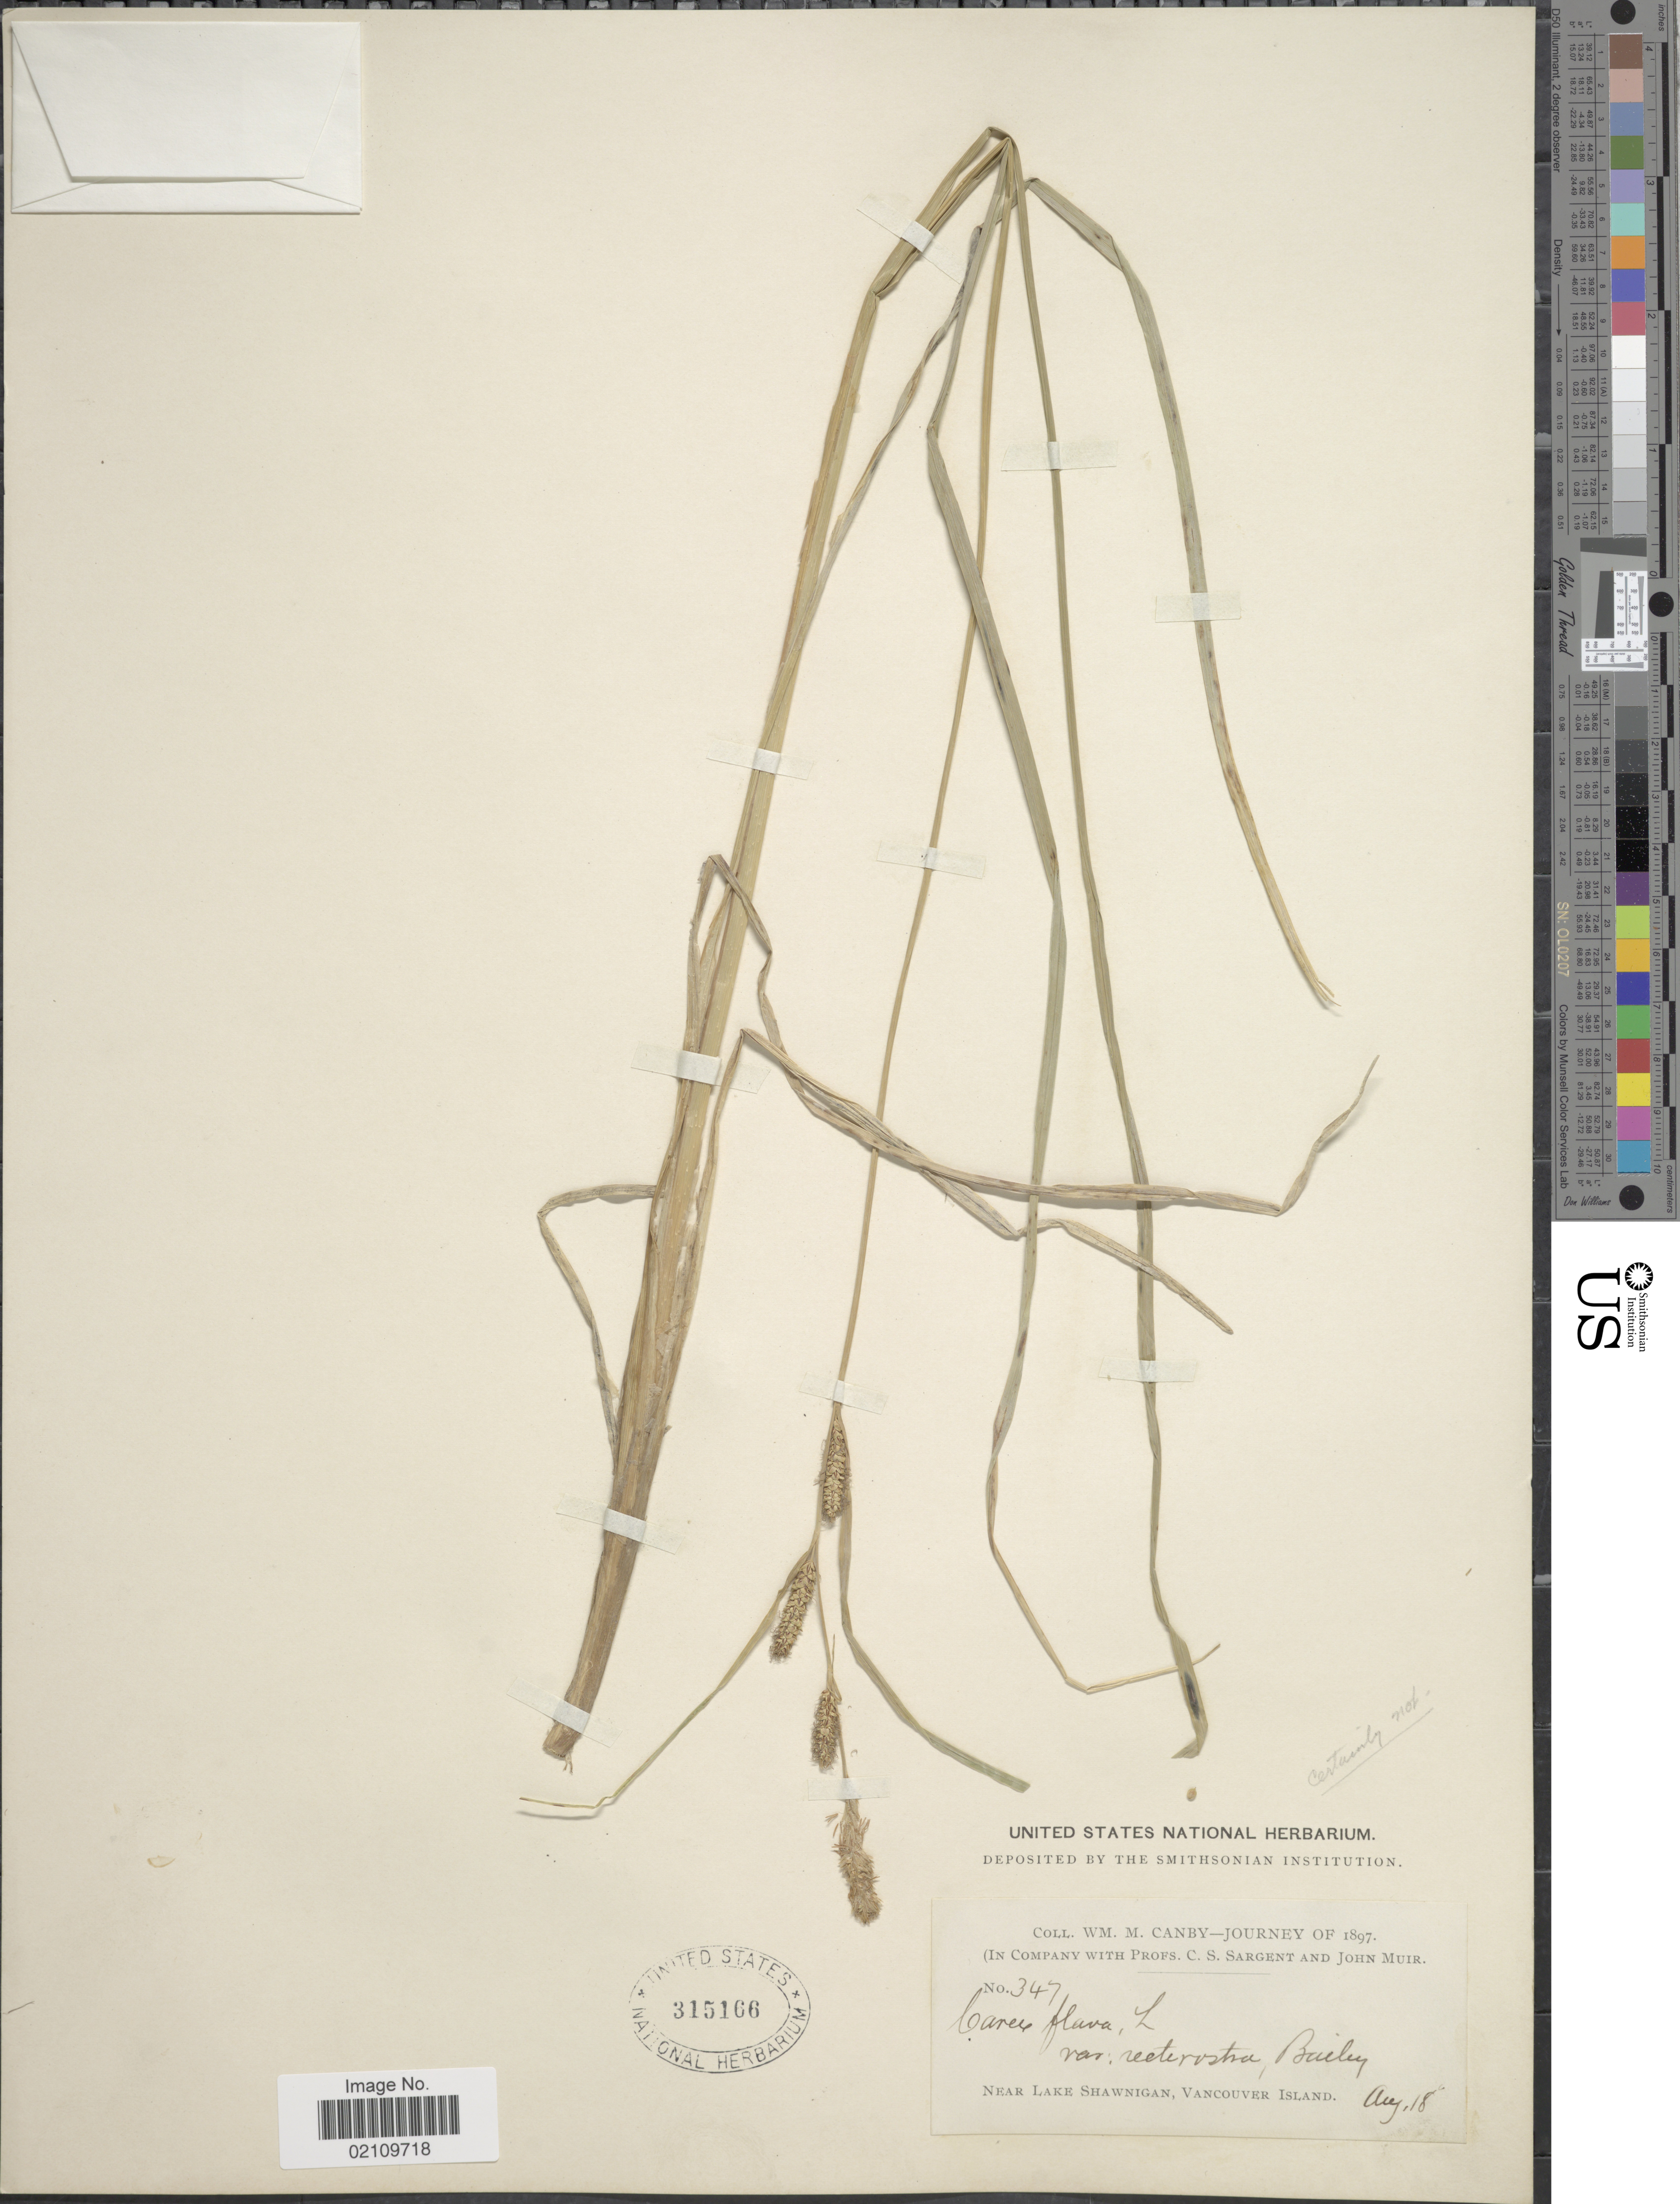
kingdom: Plantae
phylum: Tracheophyta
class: Liliopsida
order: Poales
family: Cyperaceae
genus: Carex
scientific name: Carex flava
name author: L.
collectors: W. M. Canby, C. S. Sargent & J. Muir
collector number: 347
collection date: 1897-08-18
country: Canada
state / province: British Columbia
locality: Near Lake Shawnigan, Vancouver Island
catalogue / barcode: US 315166